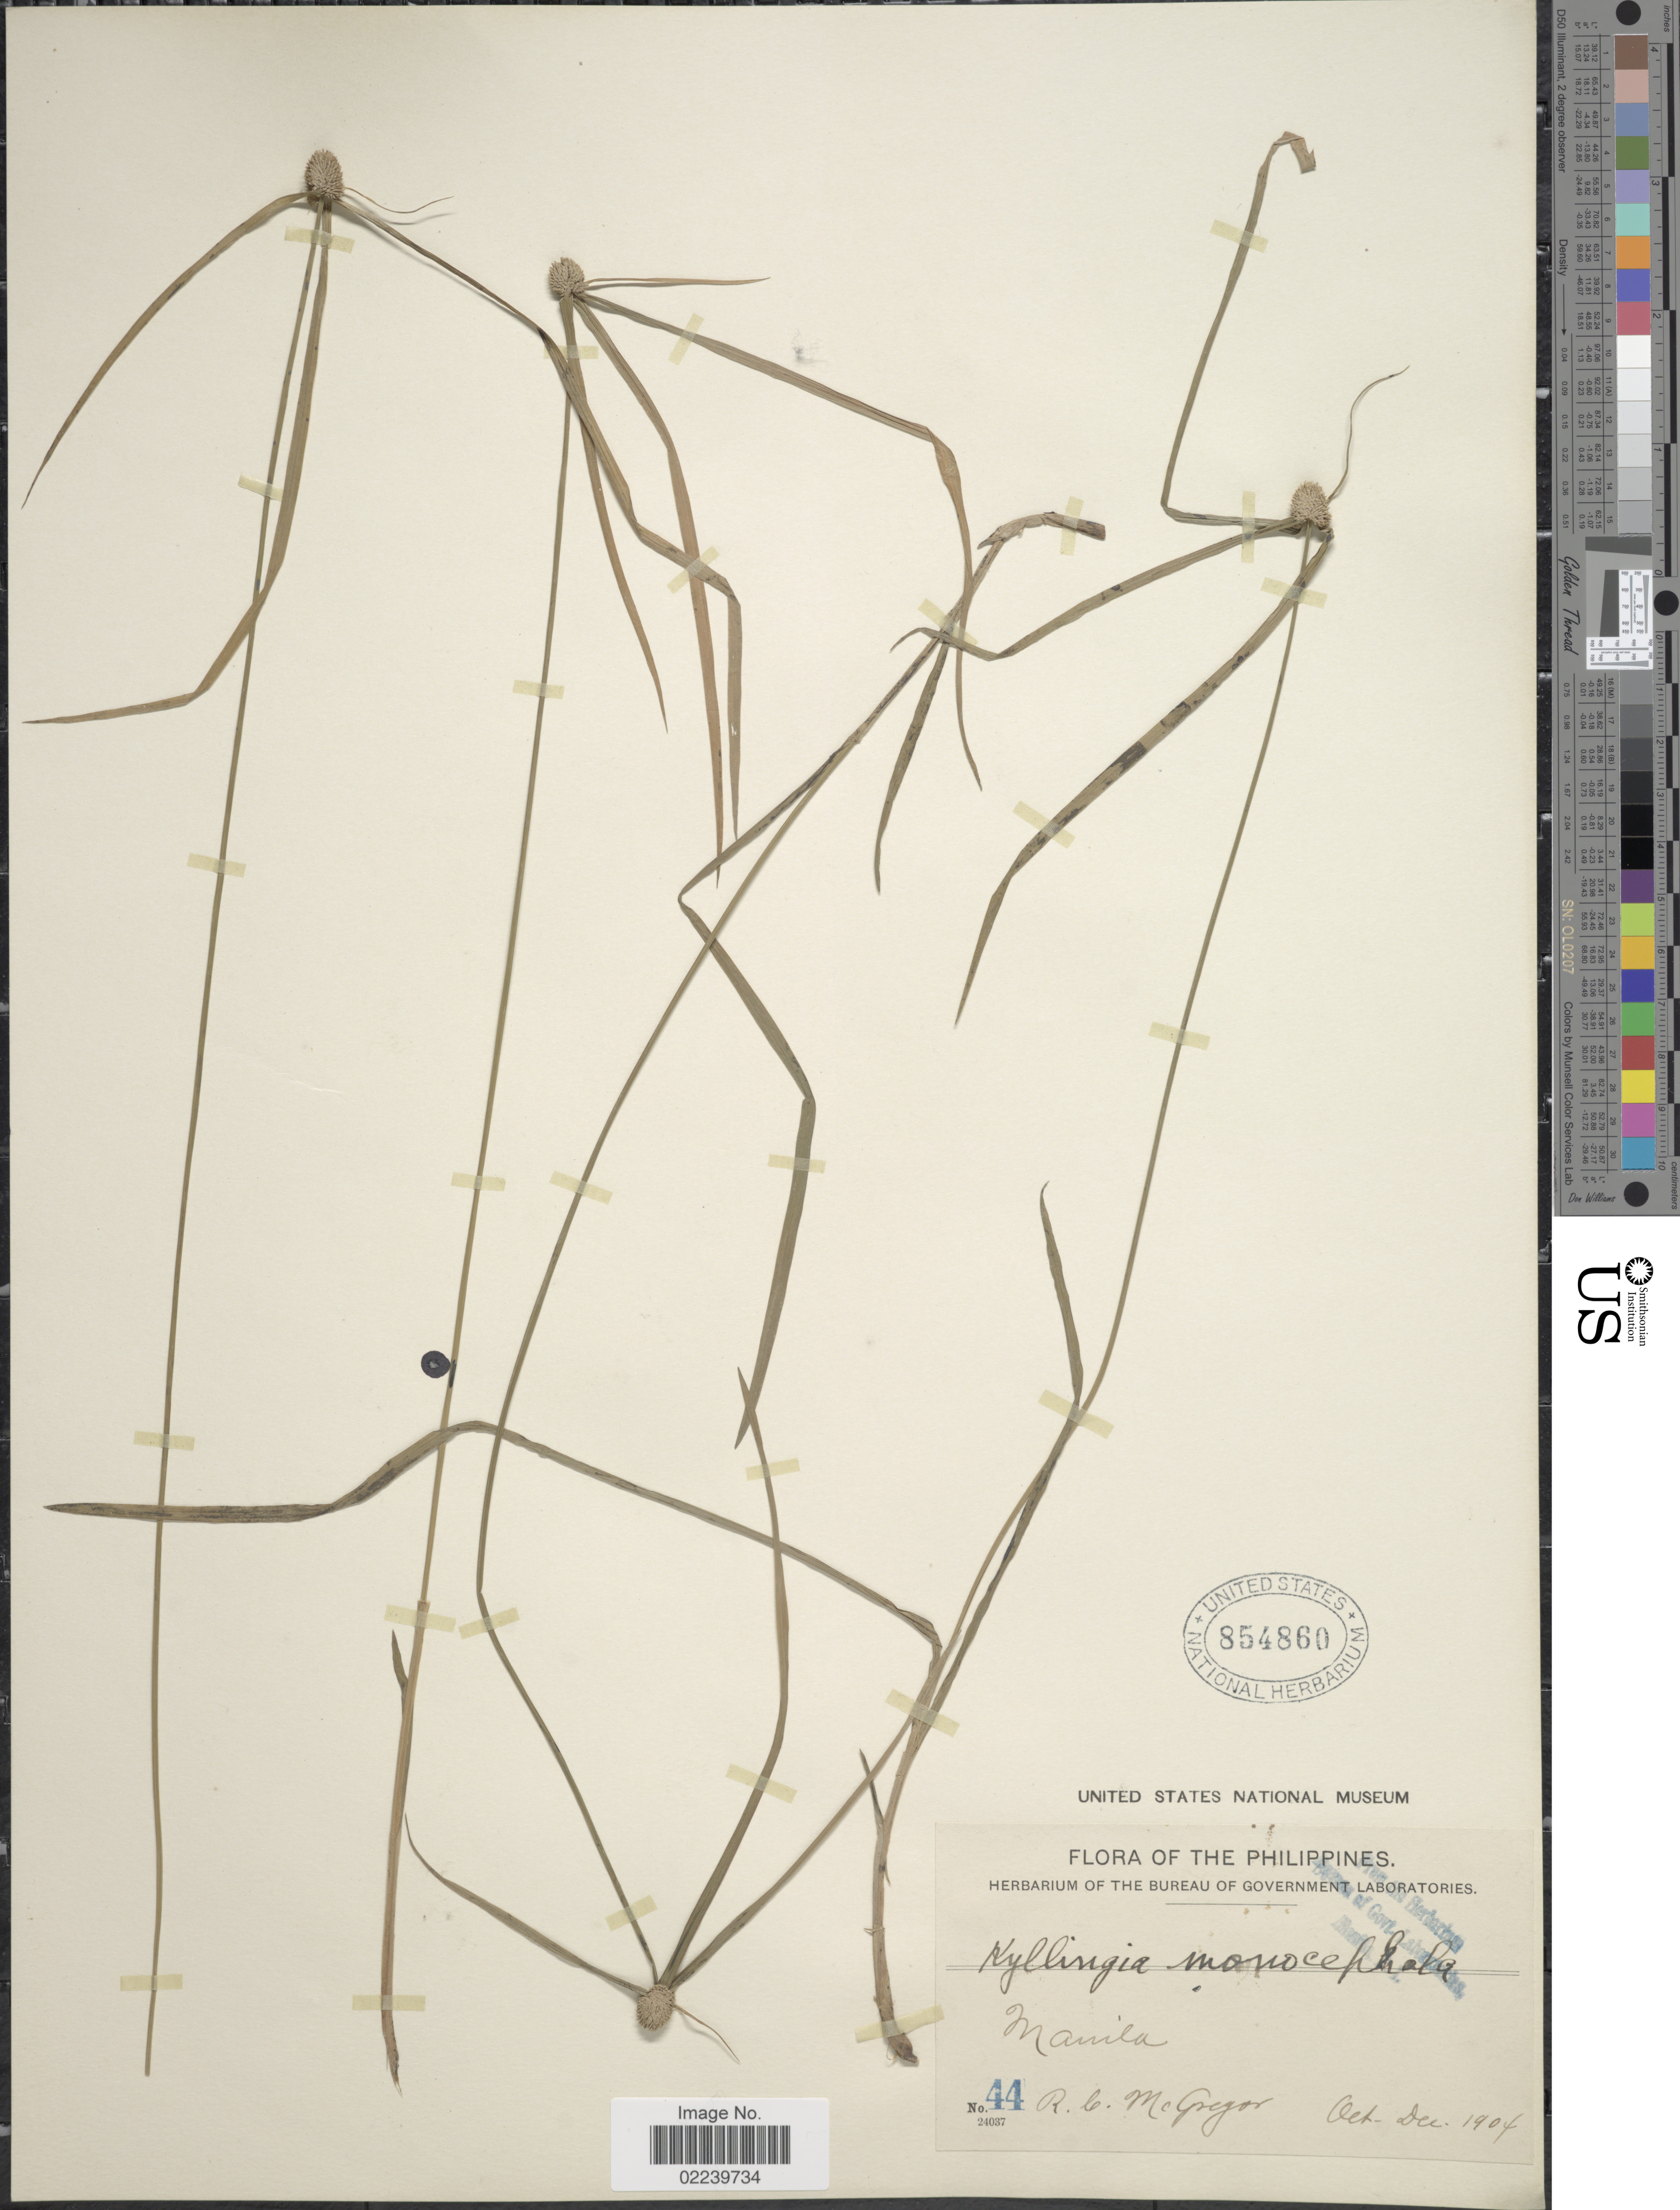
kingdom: Plantae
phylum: Tracheophyta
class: Liliopsida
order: Poales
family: Cyperaceae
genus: Cyperus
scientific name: Cyperus mindorensis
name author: (Steud.) Huygh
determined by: Strong, M. T., (US), Smithsonian Institution - National Museum of Natural History (UNITED STATES)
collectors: R. C. McGregor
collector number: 44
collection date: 1904-10/1904-12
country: Philippines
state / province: National Capital Region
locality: Manila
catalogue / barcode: US 854860